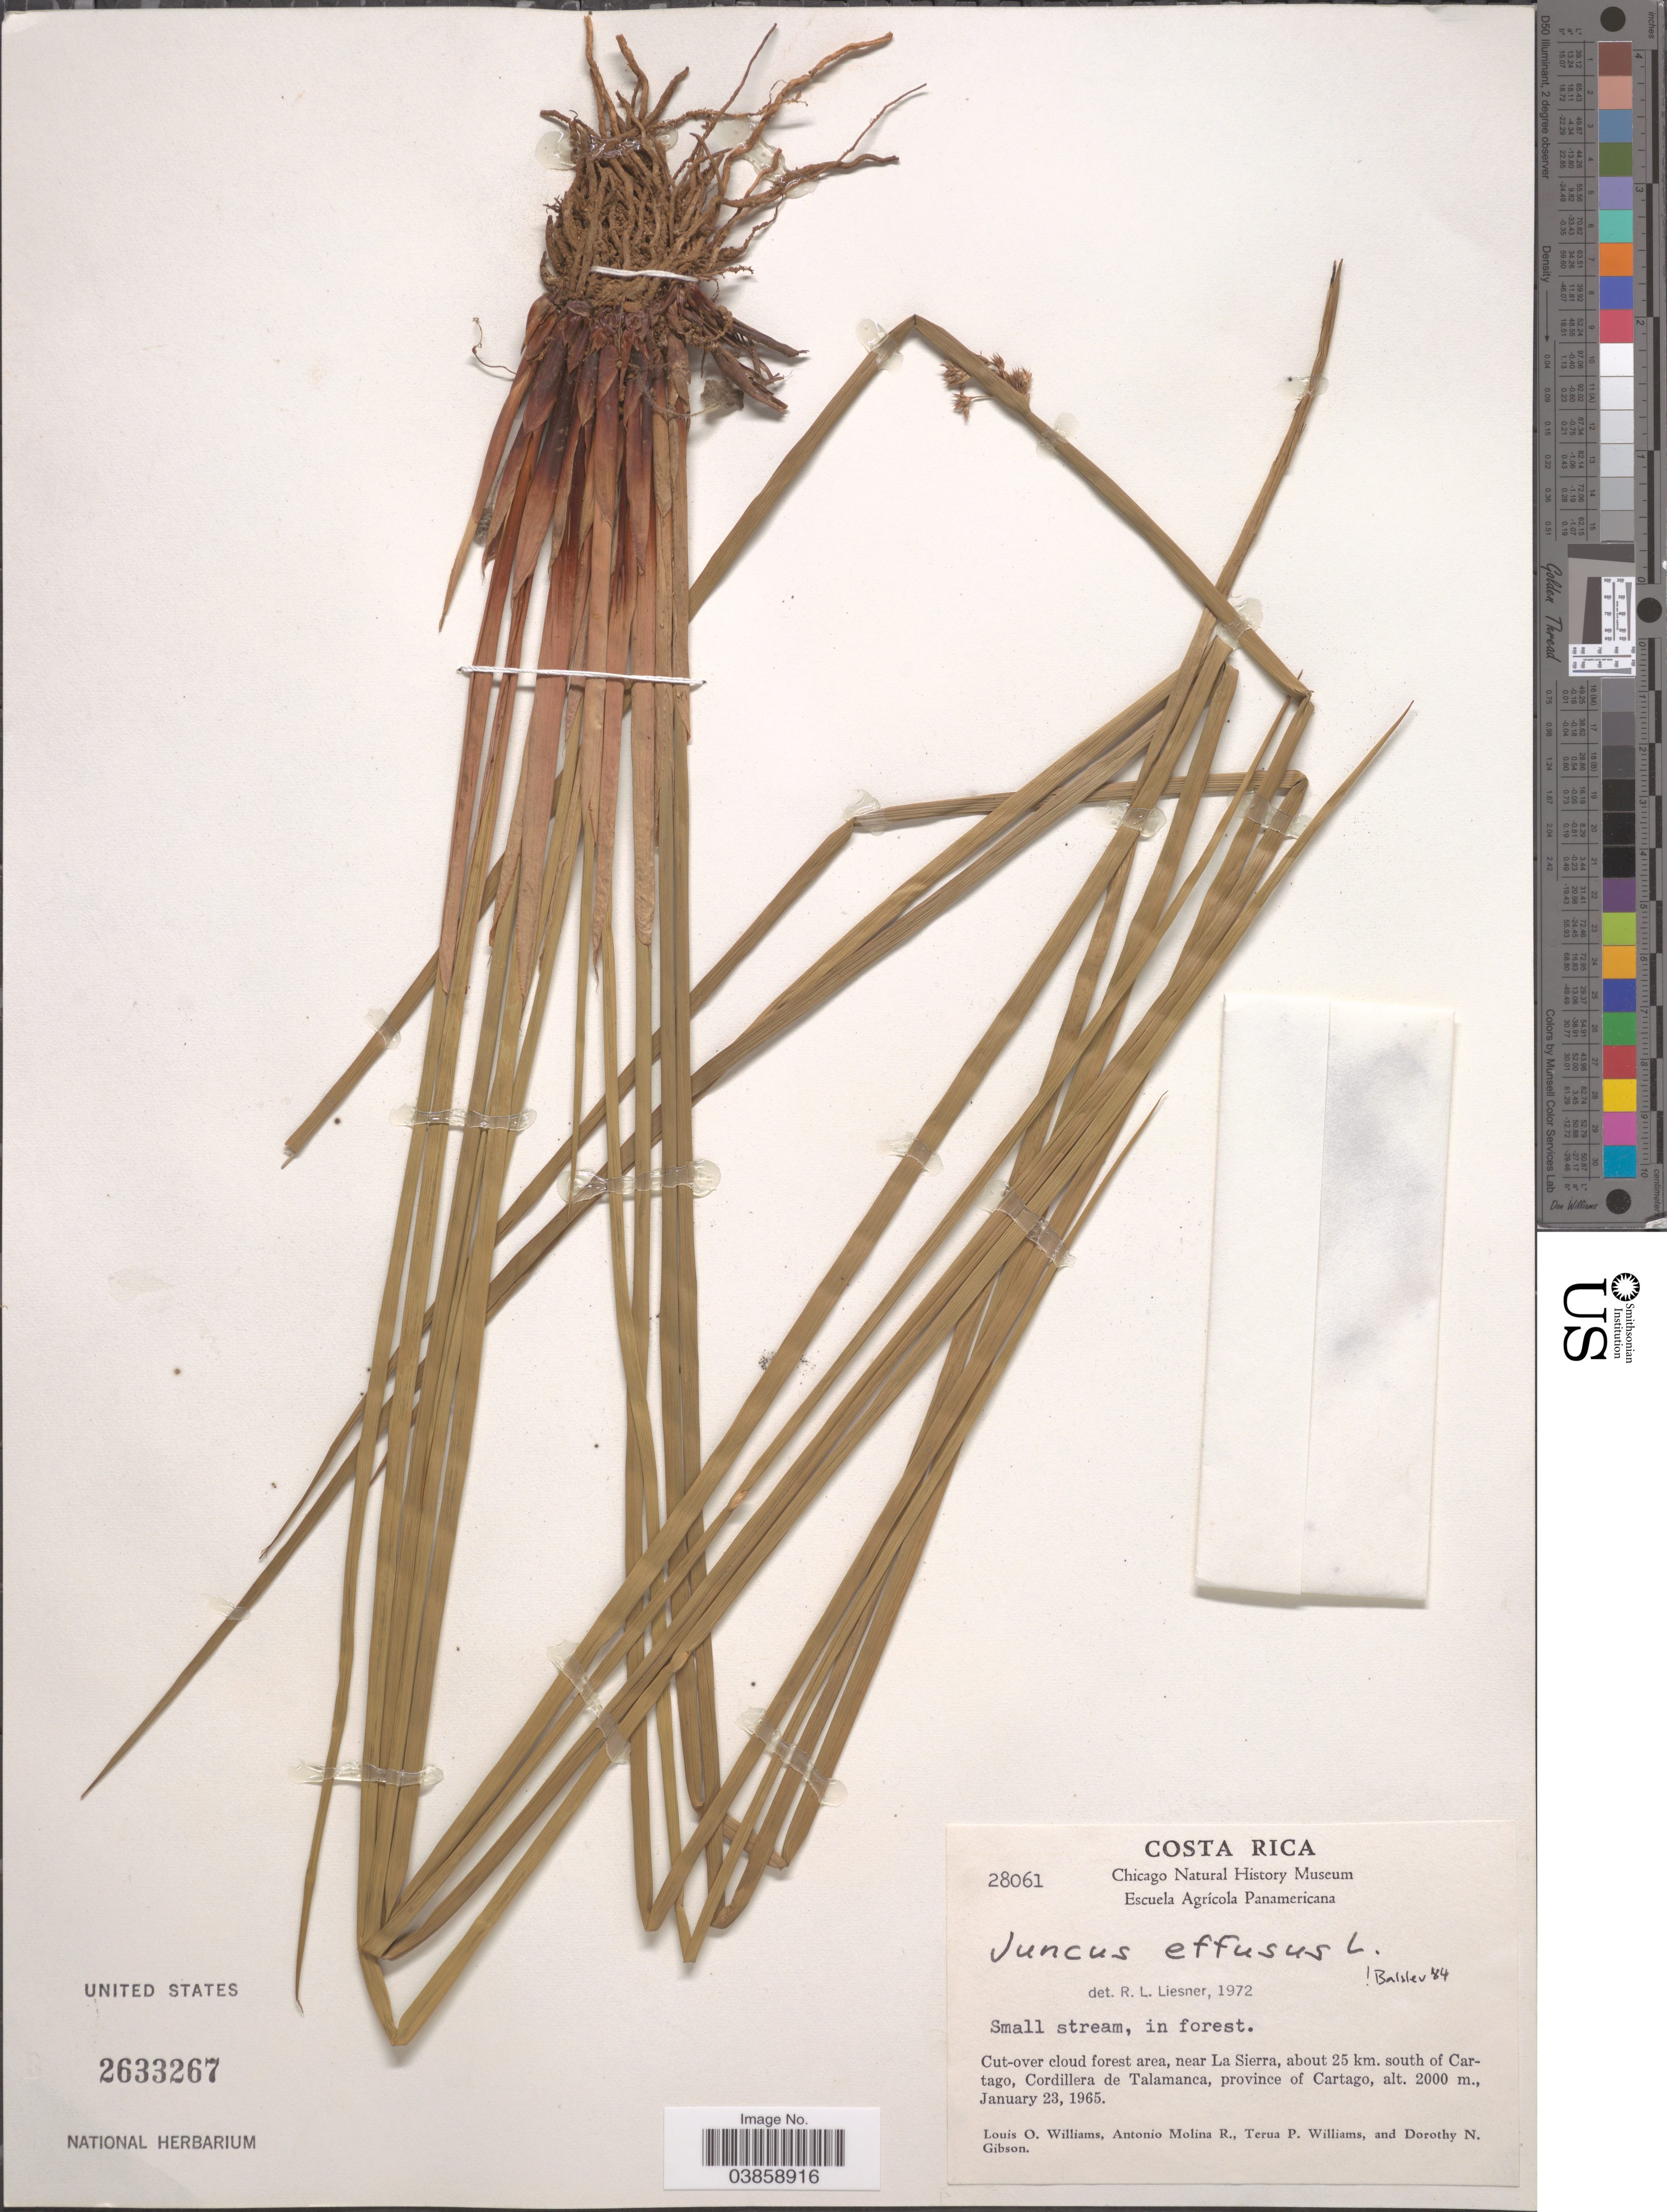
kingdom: Plantae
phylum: Tracheophyta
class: Liliopsida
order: Poales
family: Juncaceae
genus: Juncus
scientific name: Juncus effusus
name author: L.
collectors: L. O. Williams, A. Molina R., T. Williams & D. N. Gibson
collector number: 28061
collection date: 1965-01-23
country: Costa Rica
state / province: Cartago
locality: Near La Sierra, about 25 km. south of Cartago, Cordillera de Talamanca.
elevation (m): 2000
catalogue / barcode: US 2633267